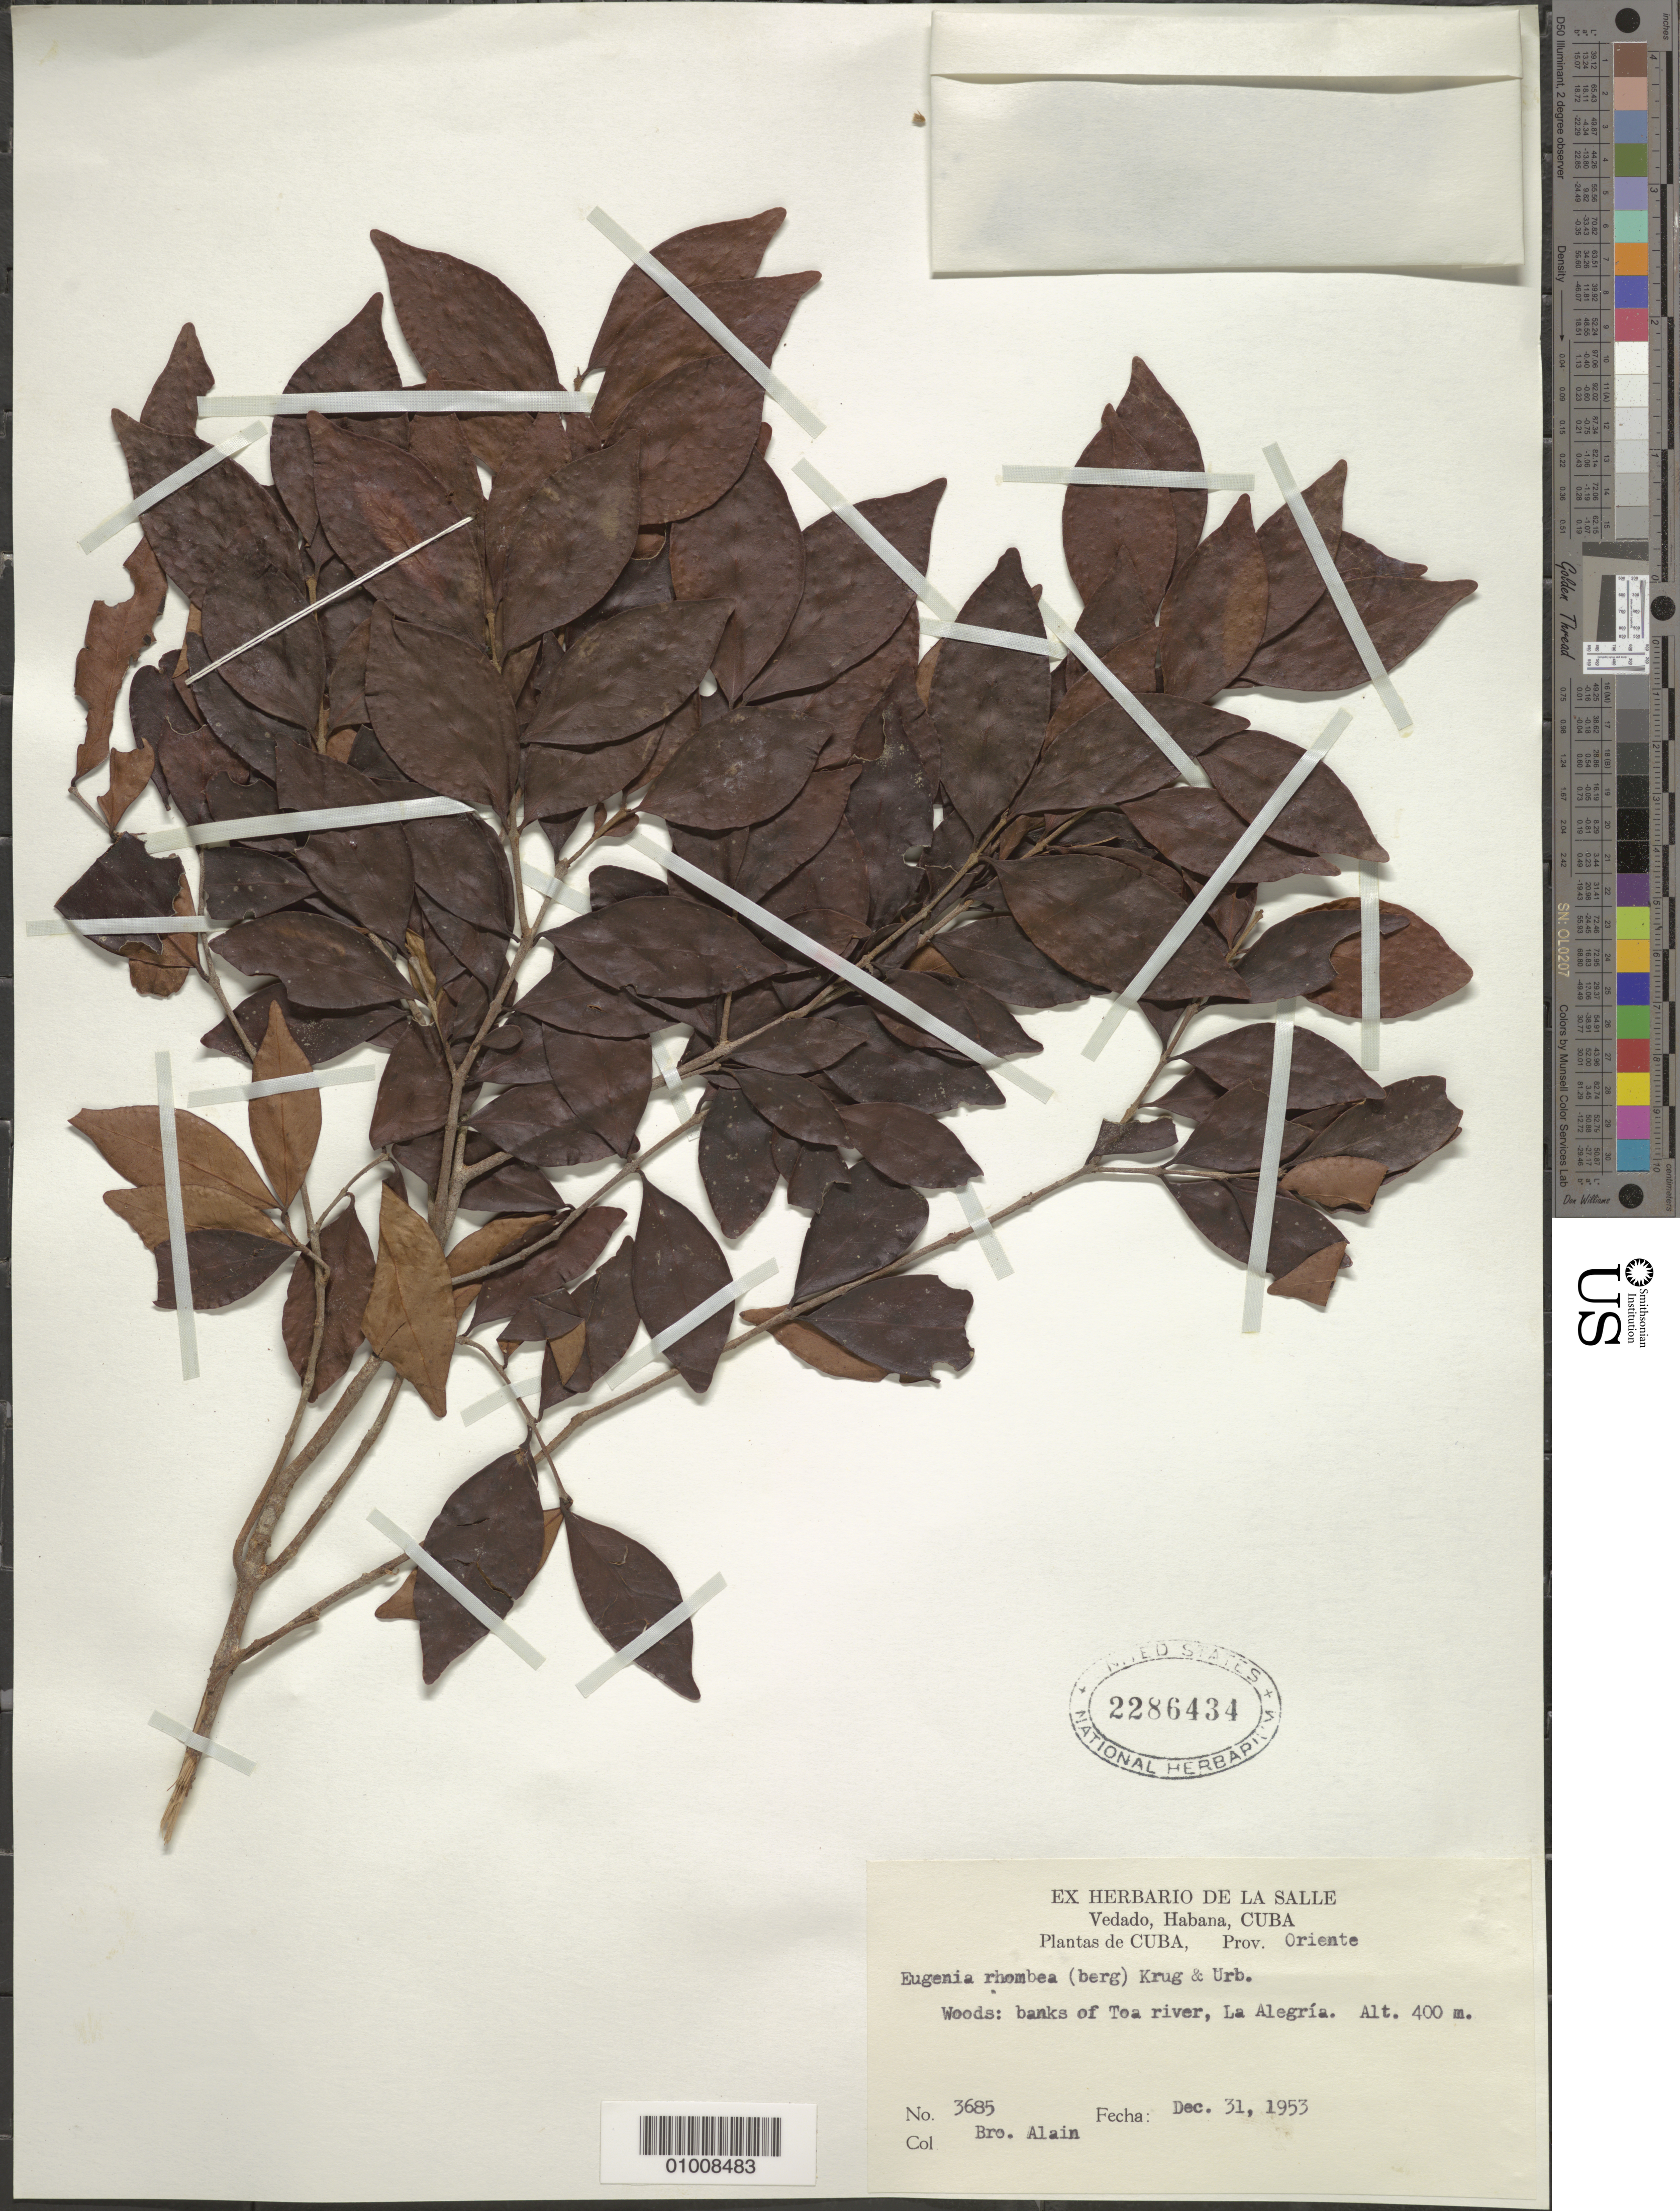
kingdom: Plantae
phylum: Tracheophyta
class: Magnoliopsida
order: Myrtales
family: Myrtaceae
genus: Eugenia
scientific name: Eugenia rhombea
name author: (O. Berg) Krug & Urb.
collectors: A. H. Liogier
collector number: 3685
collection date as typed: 31 Dec 1953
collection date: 1953-12-31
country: Cuba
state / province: Oriente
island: Cuba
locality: Banks of Tea River, La Alegría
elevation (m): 400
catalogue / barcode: US 2286434